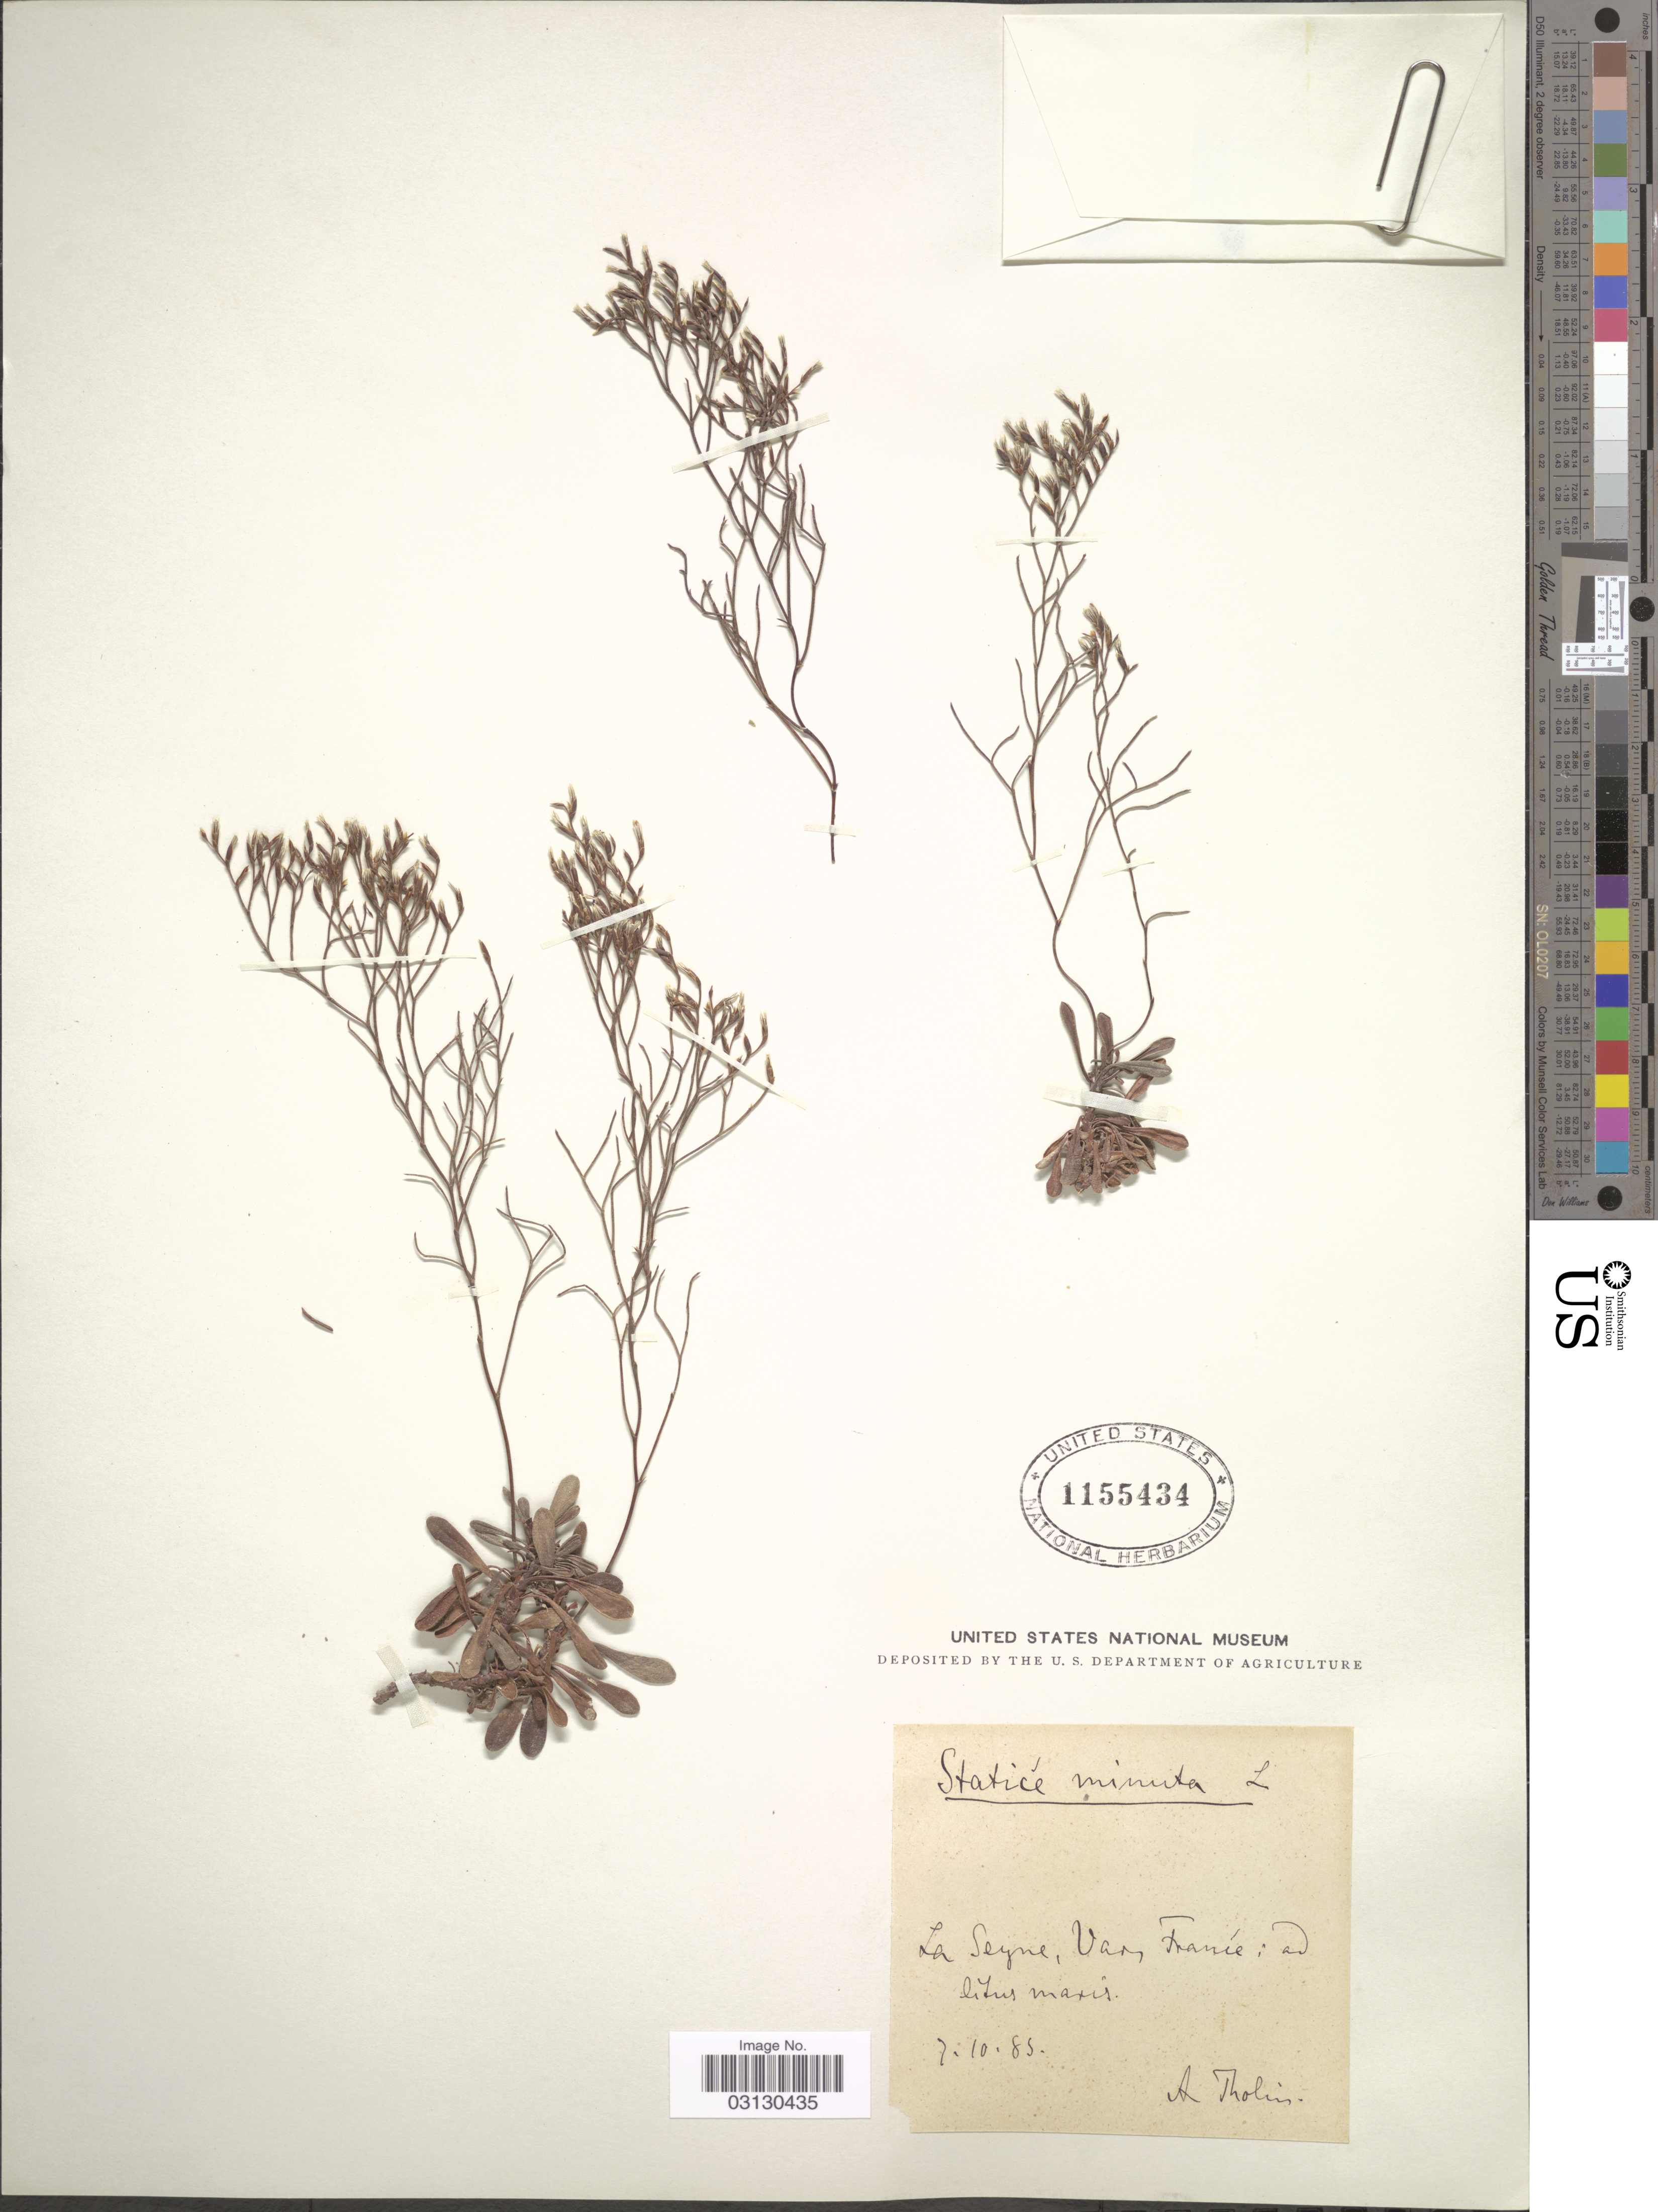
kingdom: Plantae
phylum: Tracheophyta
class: Magnoliopsida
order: Caryophyllales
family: Plumbaginaceae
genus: Limonium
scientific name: Limonium pseudominutum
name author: Erben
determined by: Strong, Mark T., (BOT), Smithsonian Institution - National Museum of Natural History (UNITED STATES)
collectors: A. Tholin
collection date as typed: Transcribed d/m/y: 7/10/85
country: France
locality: La Seyne, Vars Francé: ad litus maris.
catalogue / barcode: US 1155434